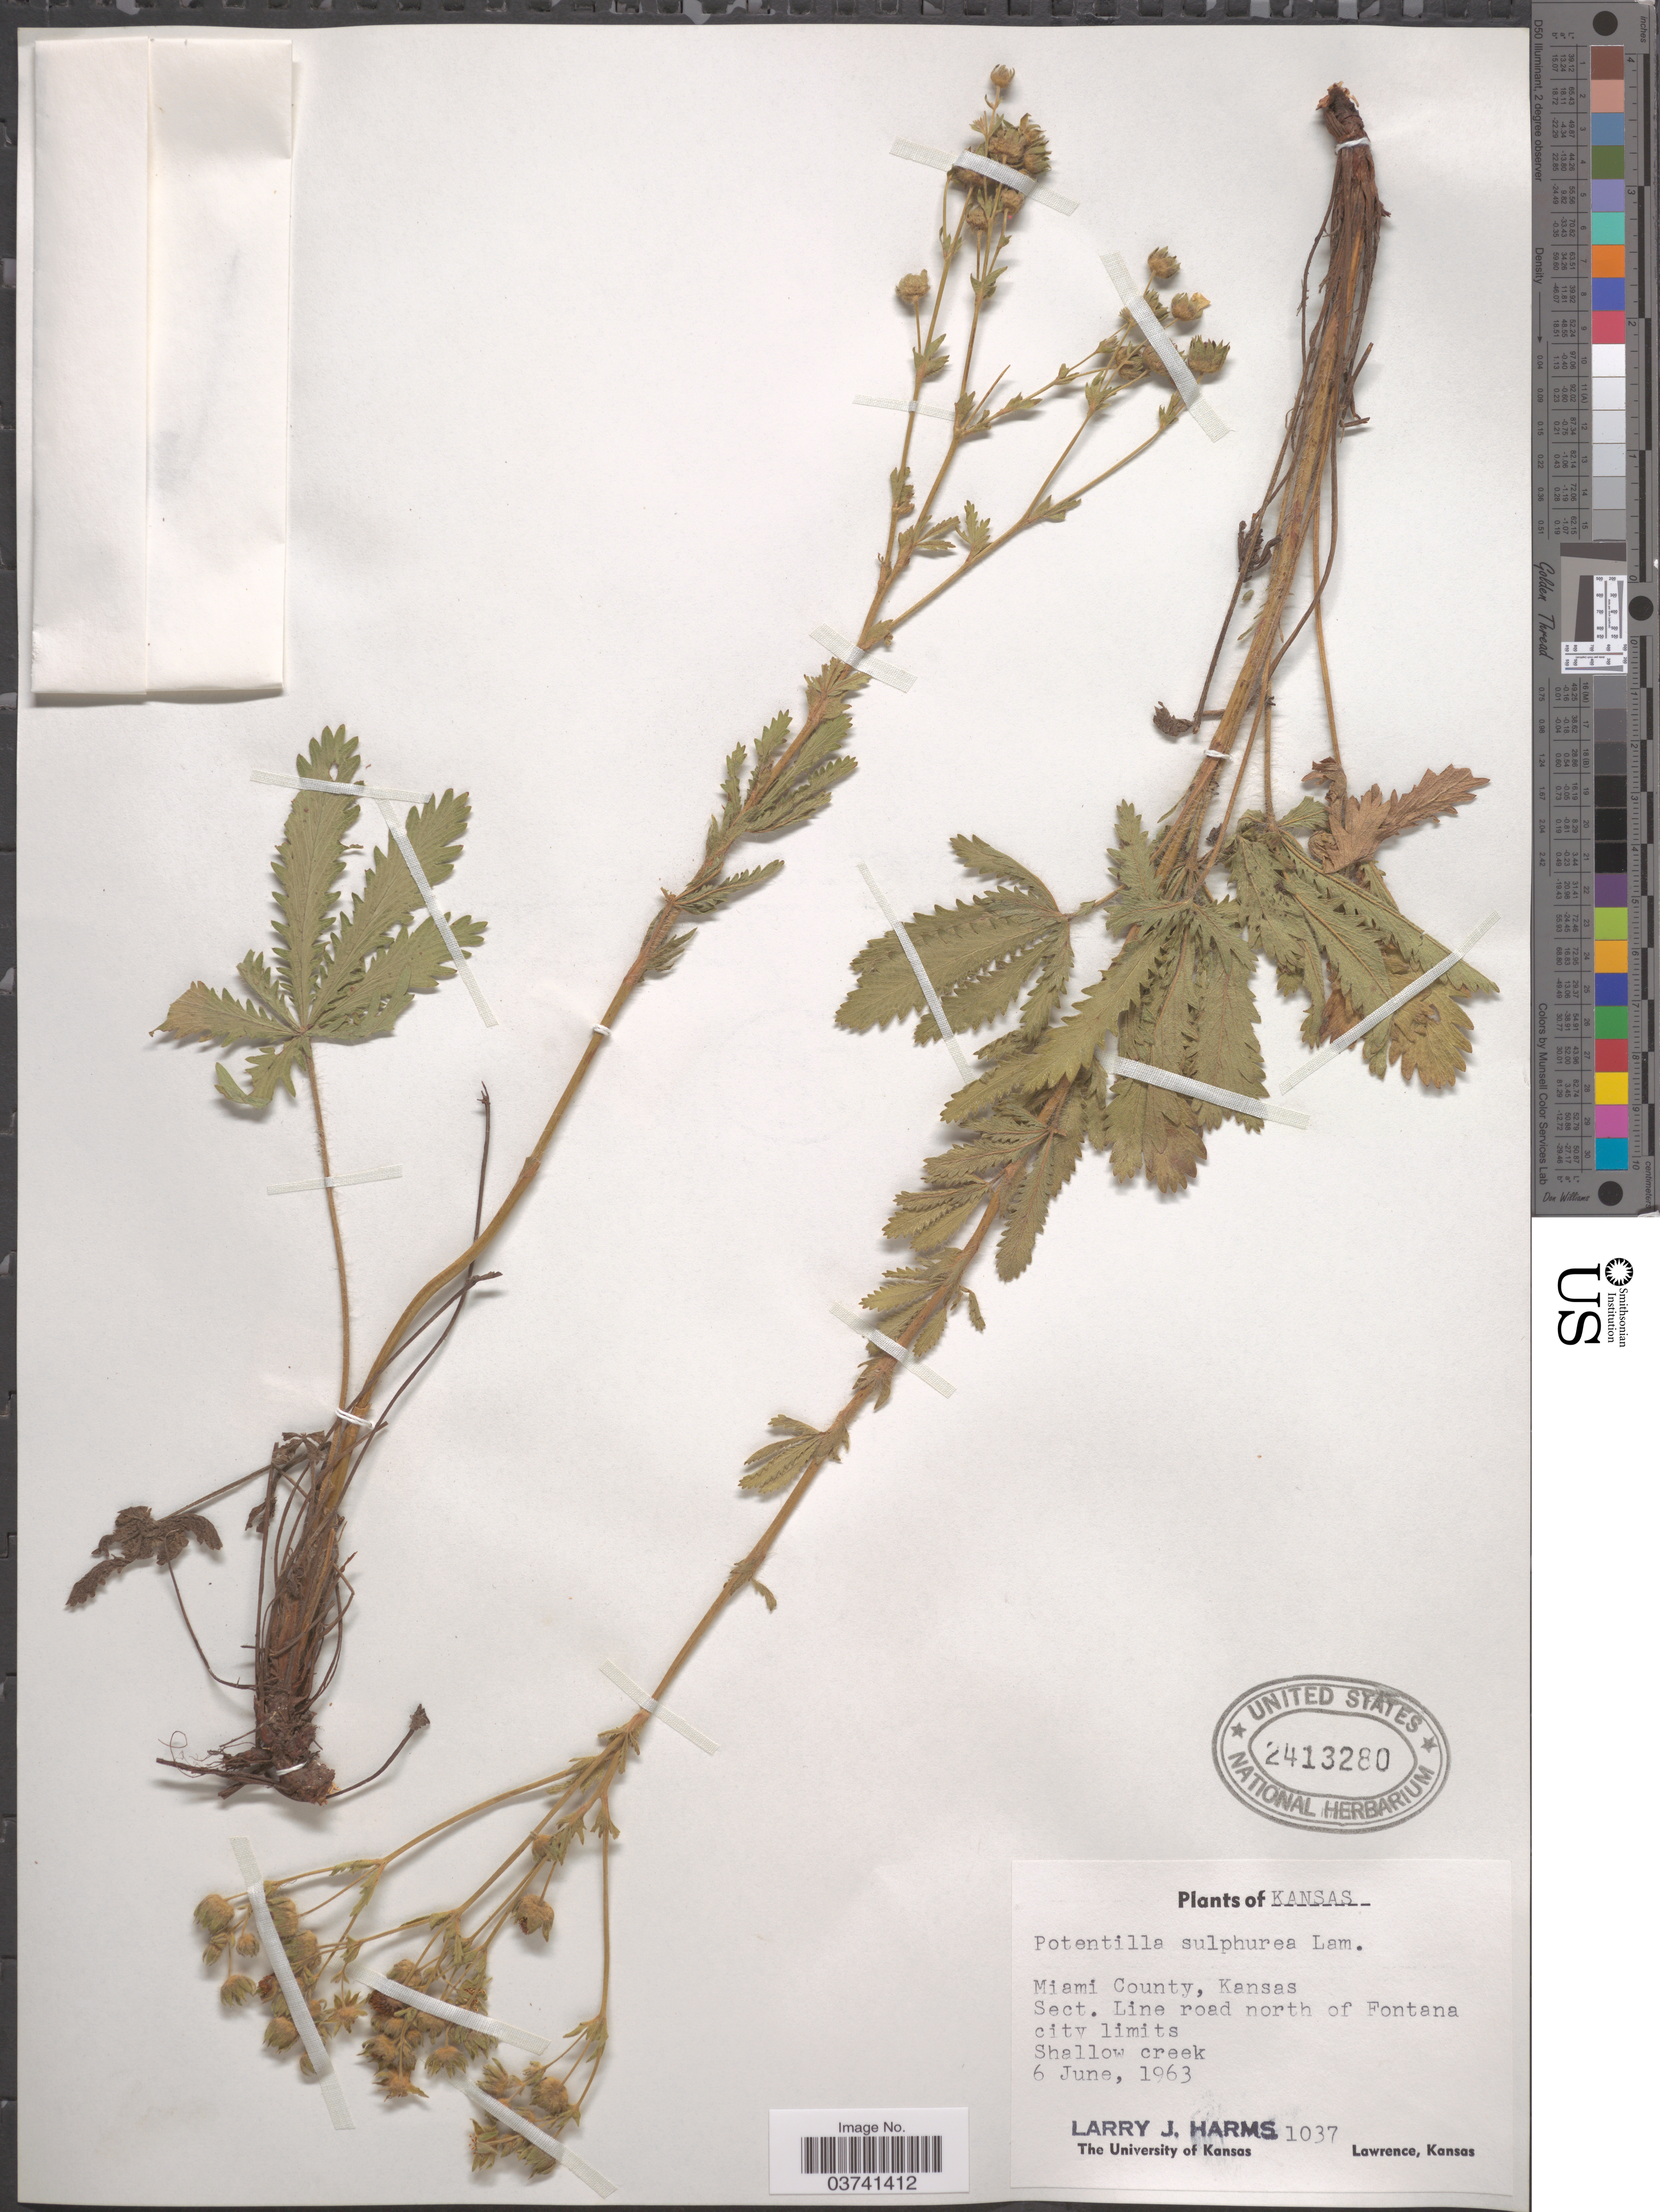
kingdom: Plantae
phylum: Tracheophyta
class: Magnoliopsida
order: Rosales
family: Rosaceae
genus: Potentilla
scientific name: Potentilla recta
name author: L.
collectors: L. Harms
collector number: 1037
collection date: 1963-06-06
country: United States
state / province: Kansas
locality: Miami County. Sect. Line road north of Fontana city limits. Shallow creek.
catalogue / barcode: US 2413280